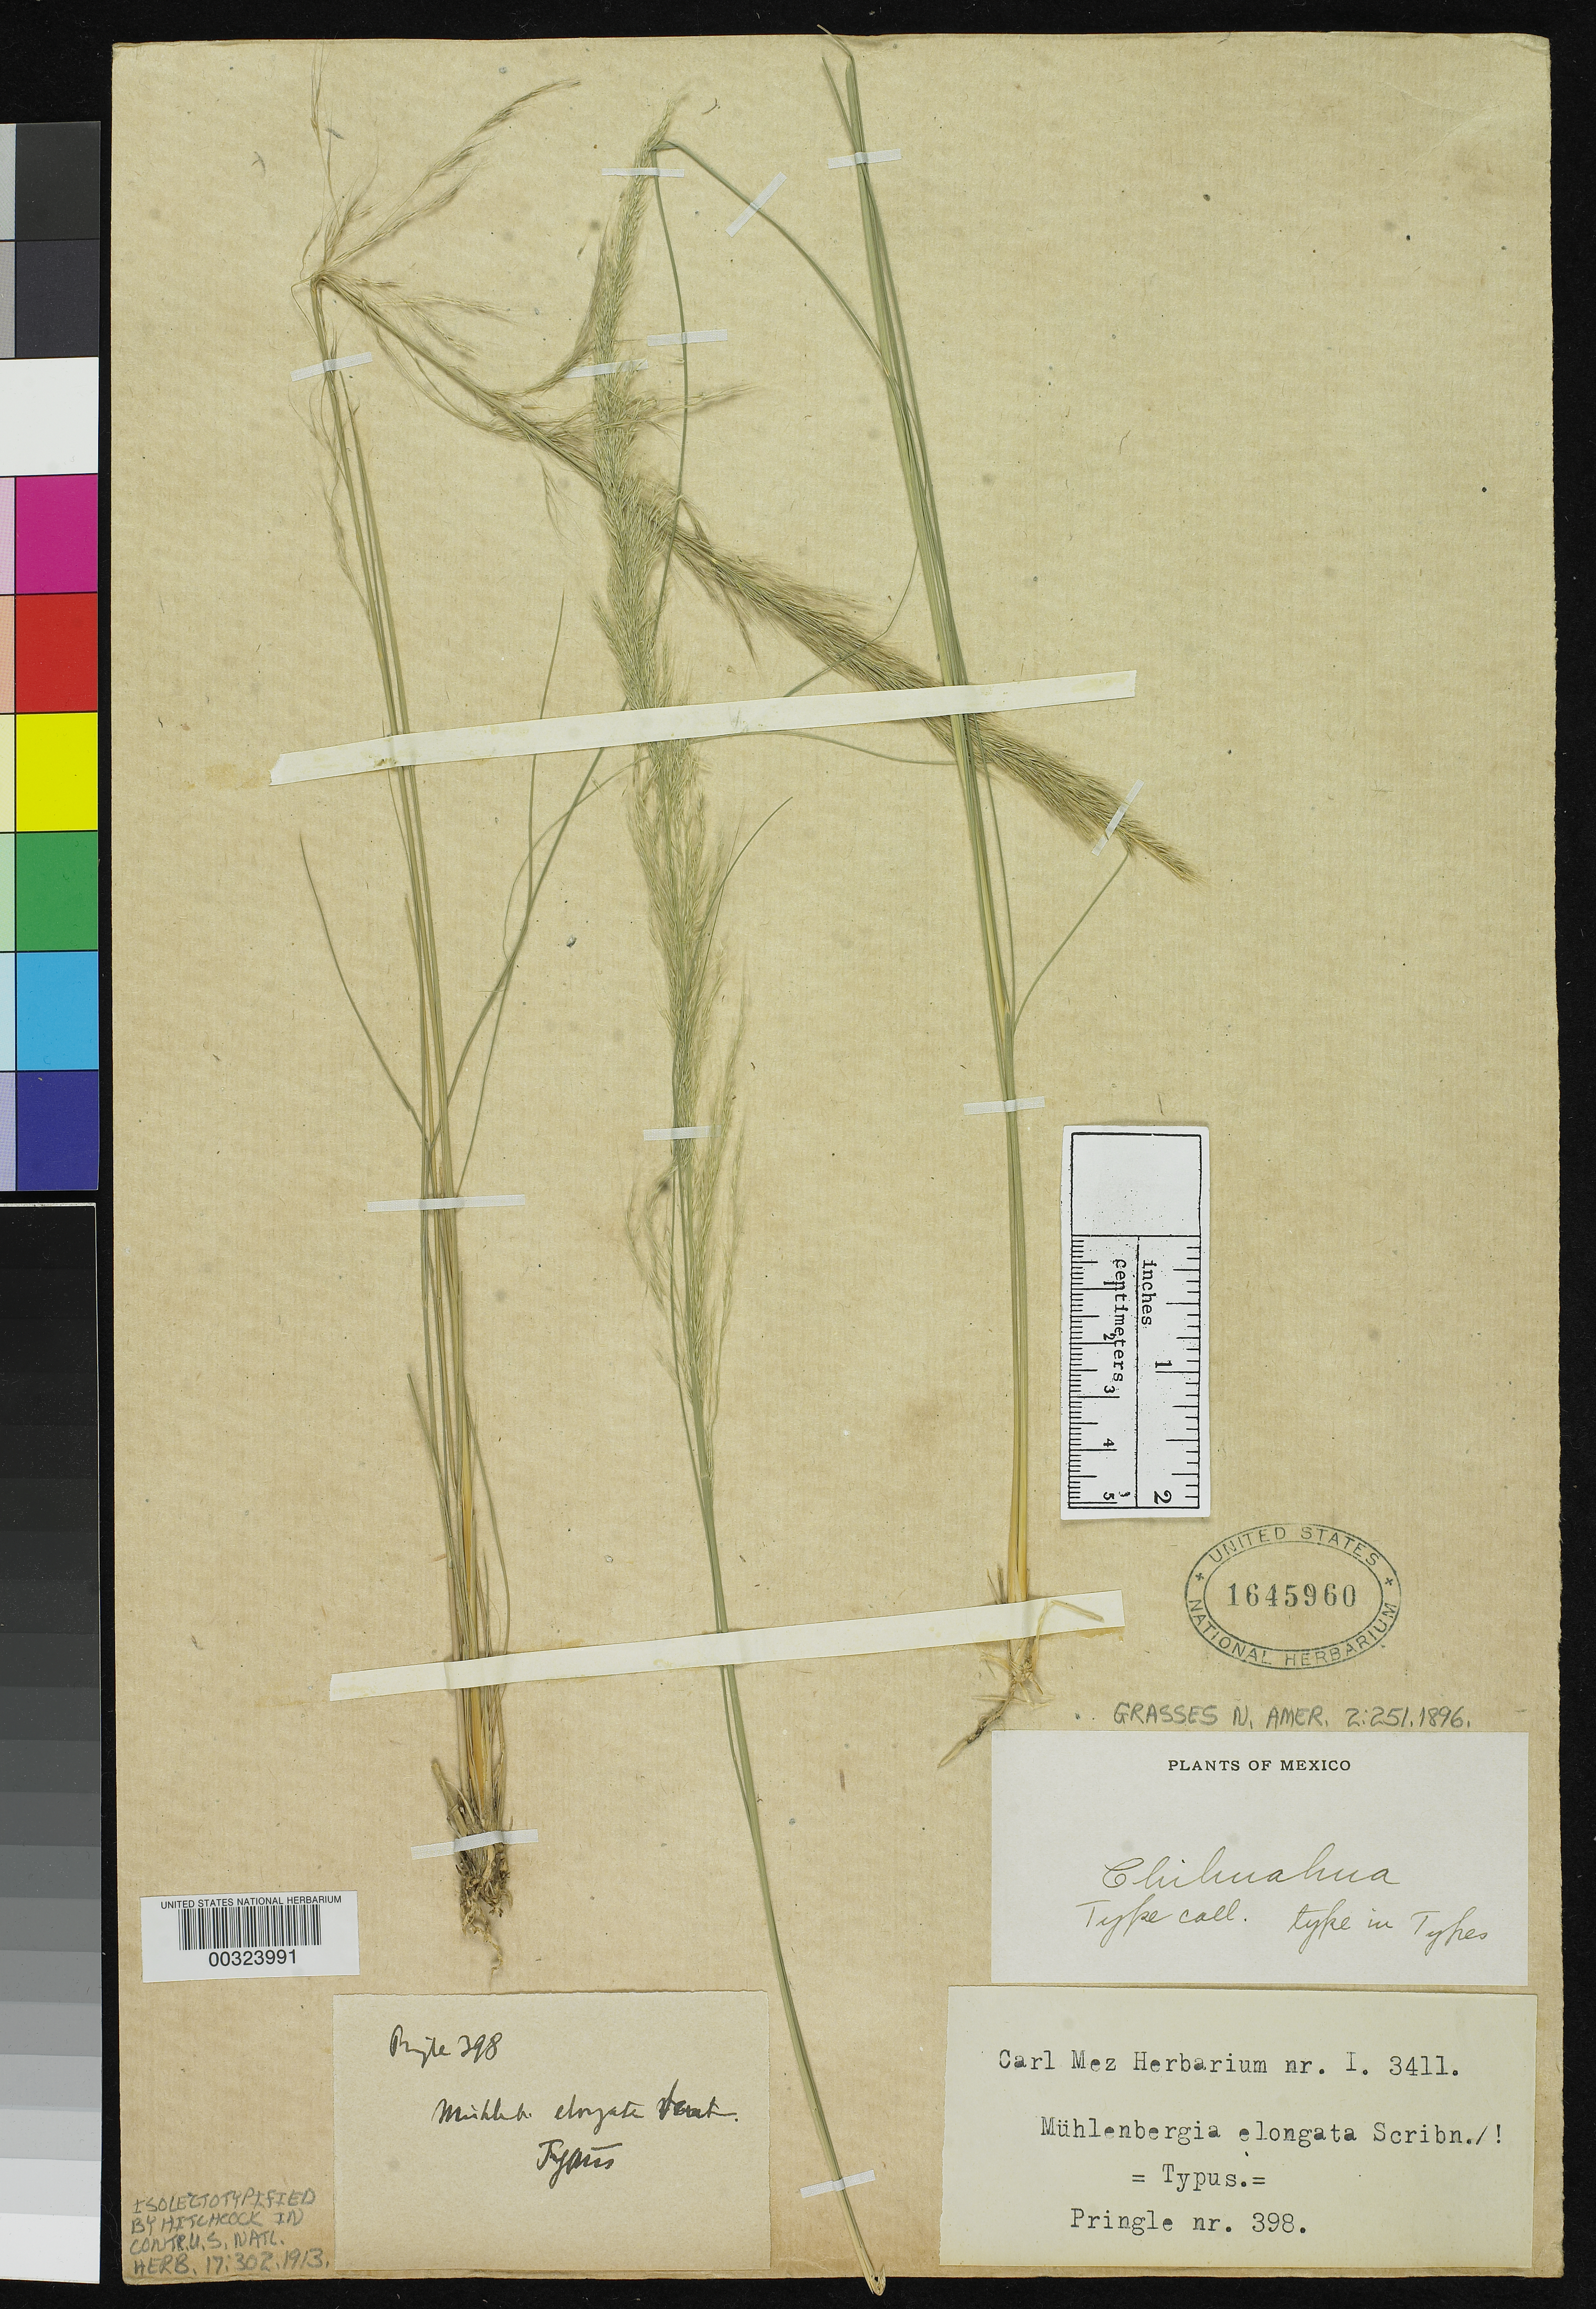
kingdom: Plantae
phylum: Tracheophyta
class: Liliopsida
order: Poales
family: Poaceae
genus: Muhlenbergia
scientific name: Muhlenbergia elongata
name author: Scribn. ex W.J. Beal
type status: Isolectotype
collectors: C. G. Pringle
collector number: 398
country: Mexico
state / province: Chihuahua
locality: Chihuahua.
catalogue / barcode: US 1645960